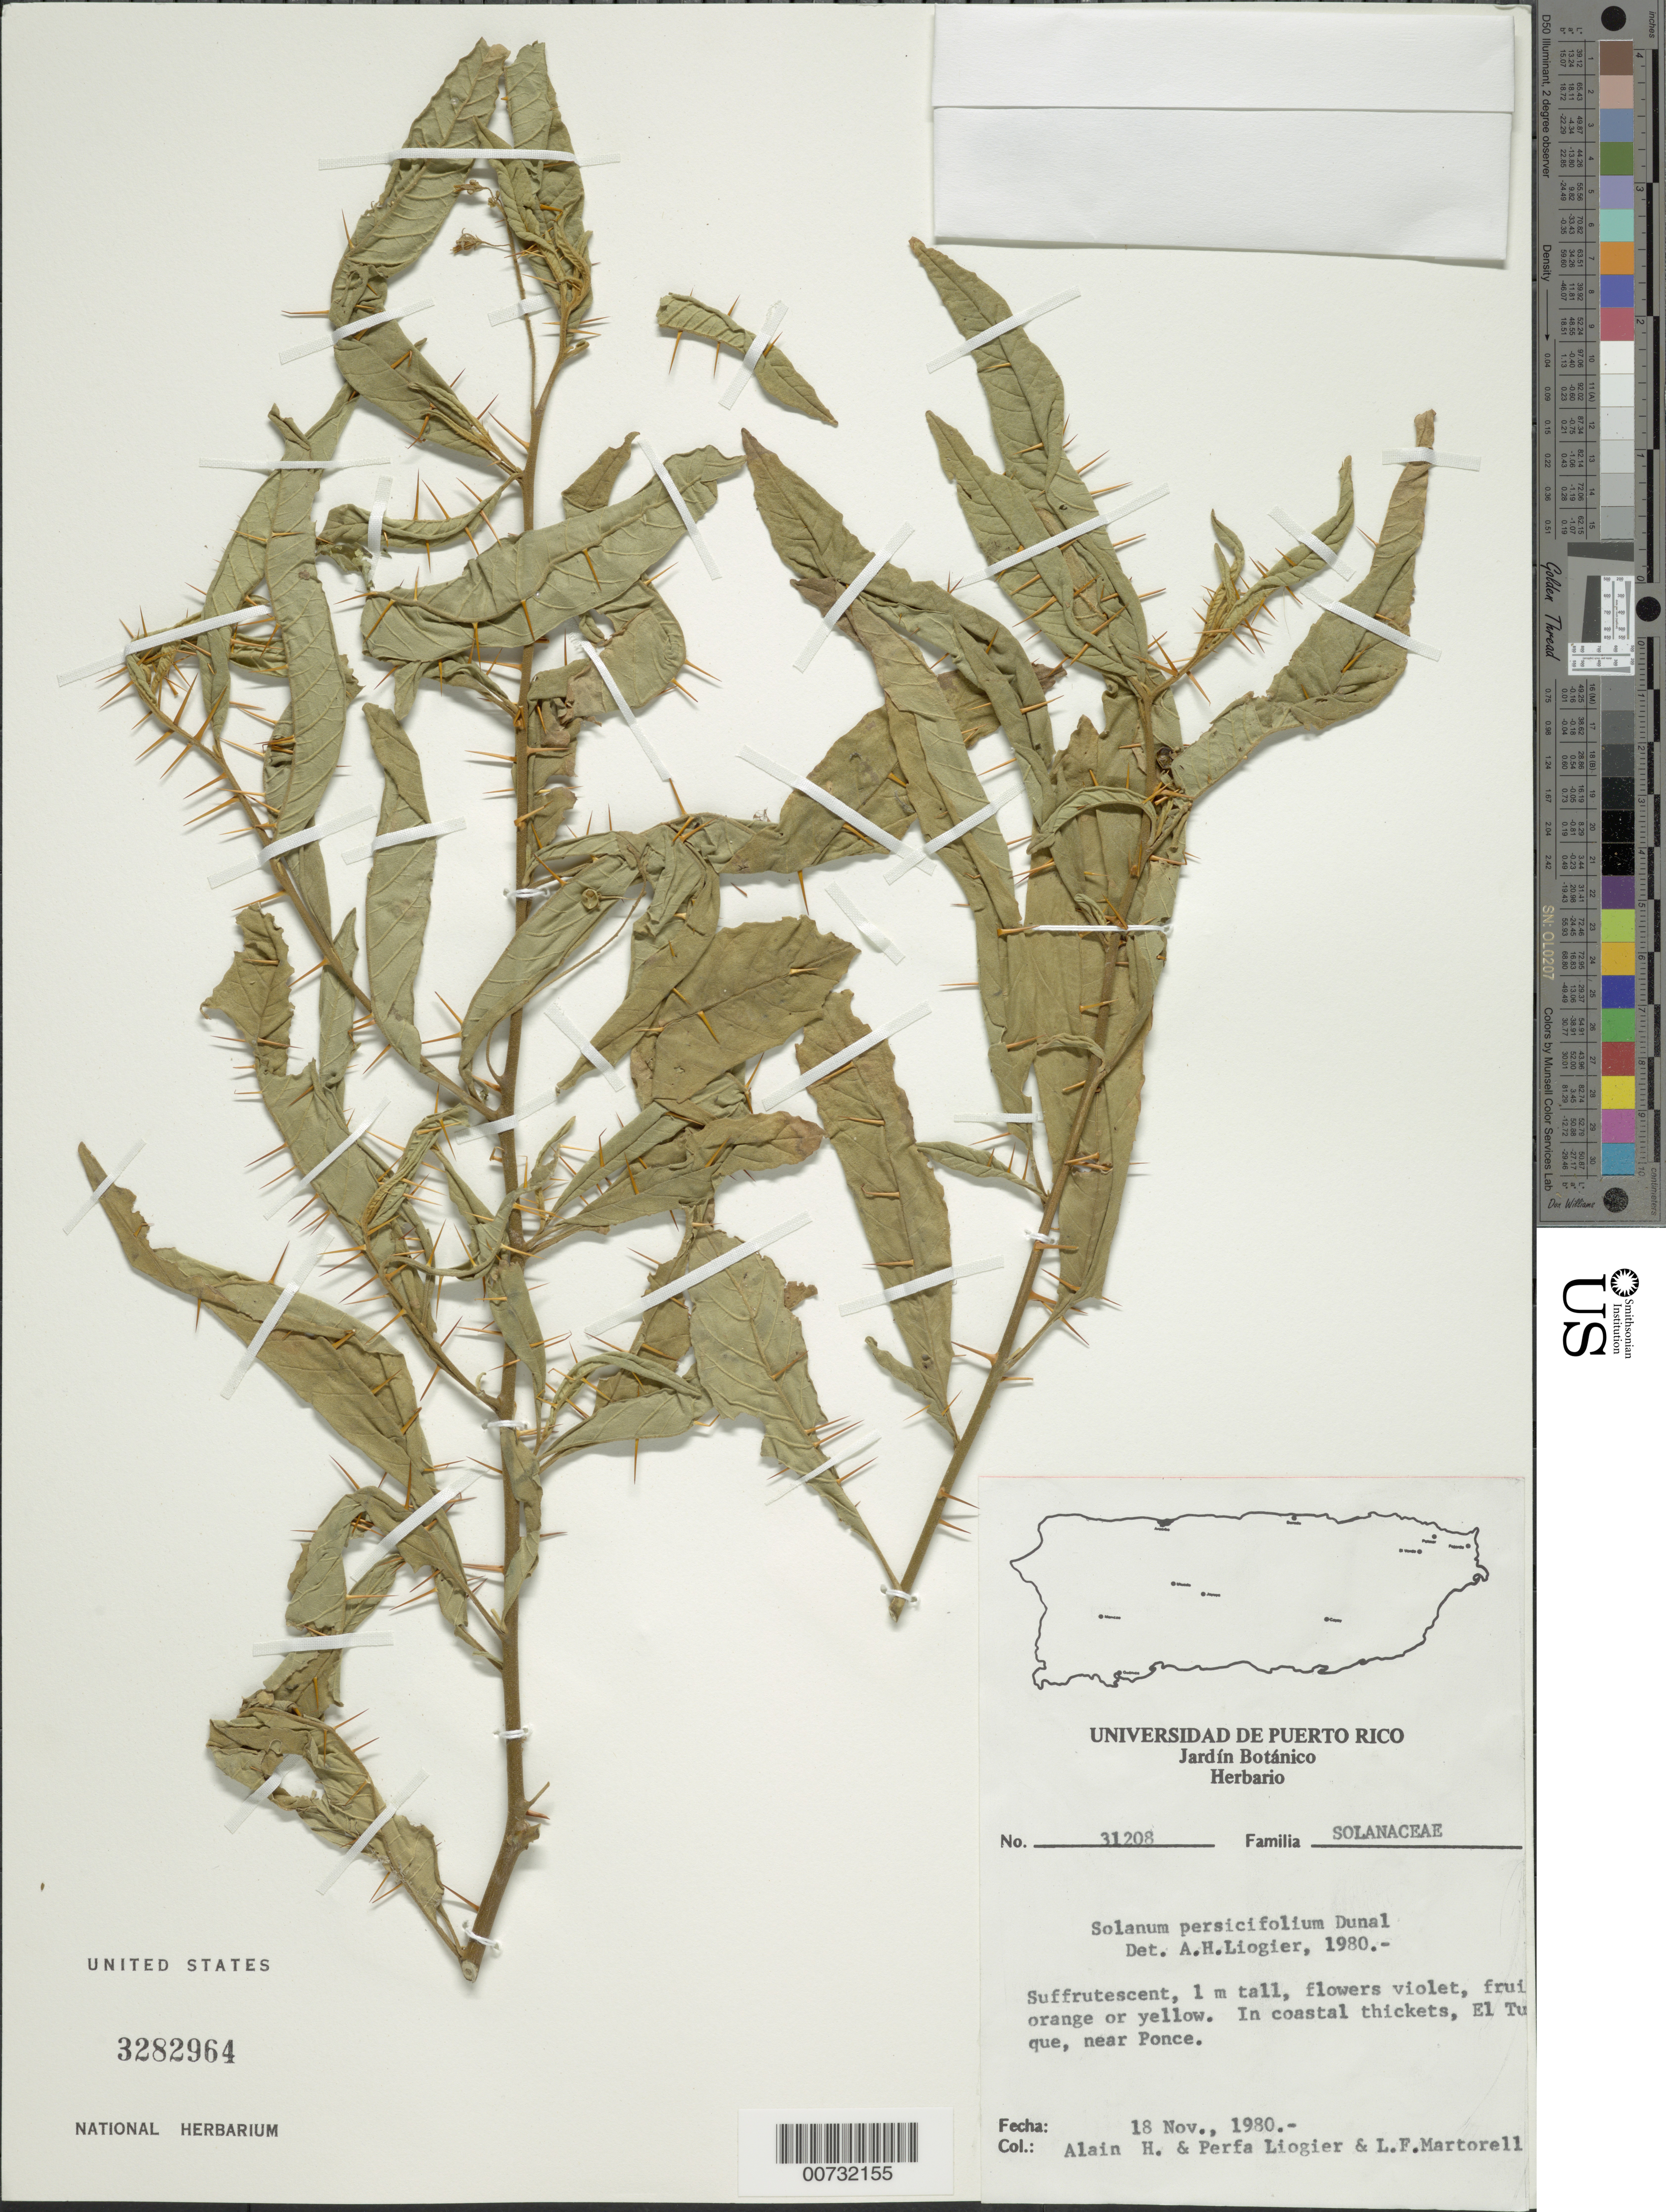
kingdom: Plantae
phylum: Tracheophyta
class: Magnoliopsida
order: Solanales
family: Solanaceae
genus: Solanum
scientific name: Solanum bahamense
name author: L.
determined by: Liogier, Alain H.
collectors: A. H. Liogier, M. P. Liogier & L. Martorell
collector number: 31208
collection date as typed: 18 Nov 1980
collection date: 1980-11-18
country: Puerto Rico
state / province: Ponce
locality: El Tuque, near Ponce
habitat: In coastal thickets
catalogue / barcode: US 3282964